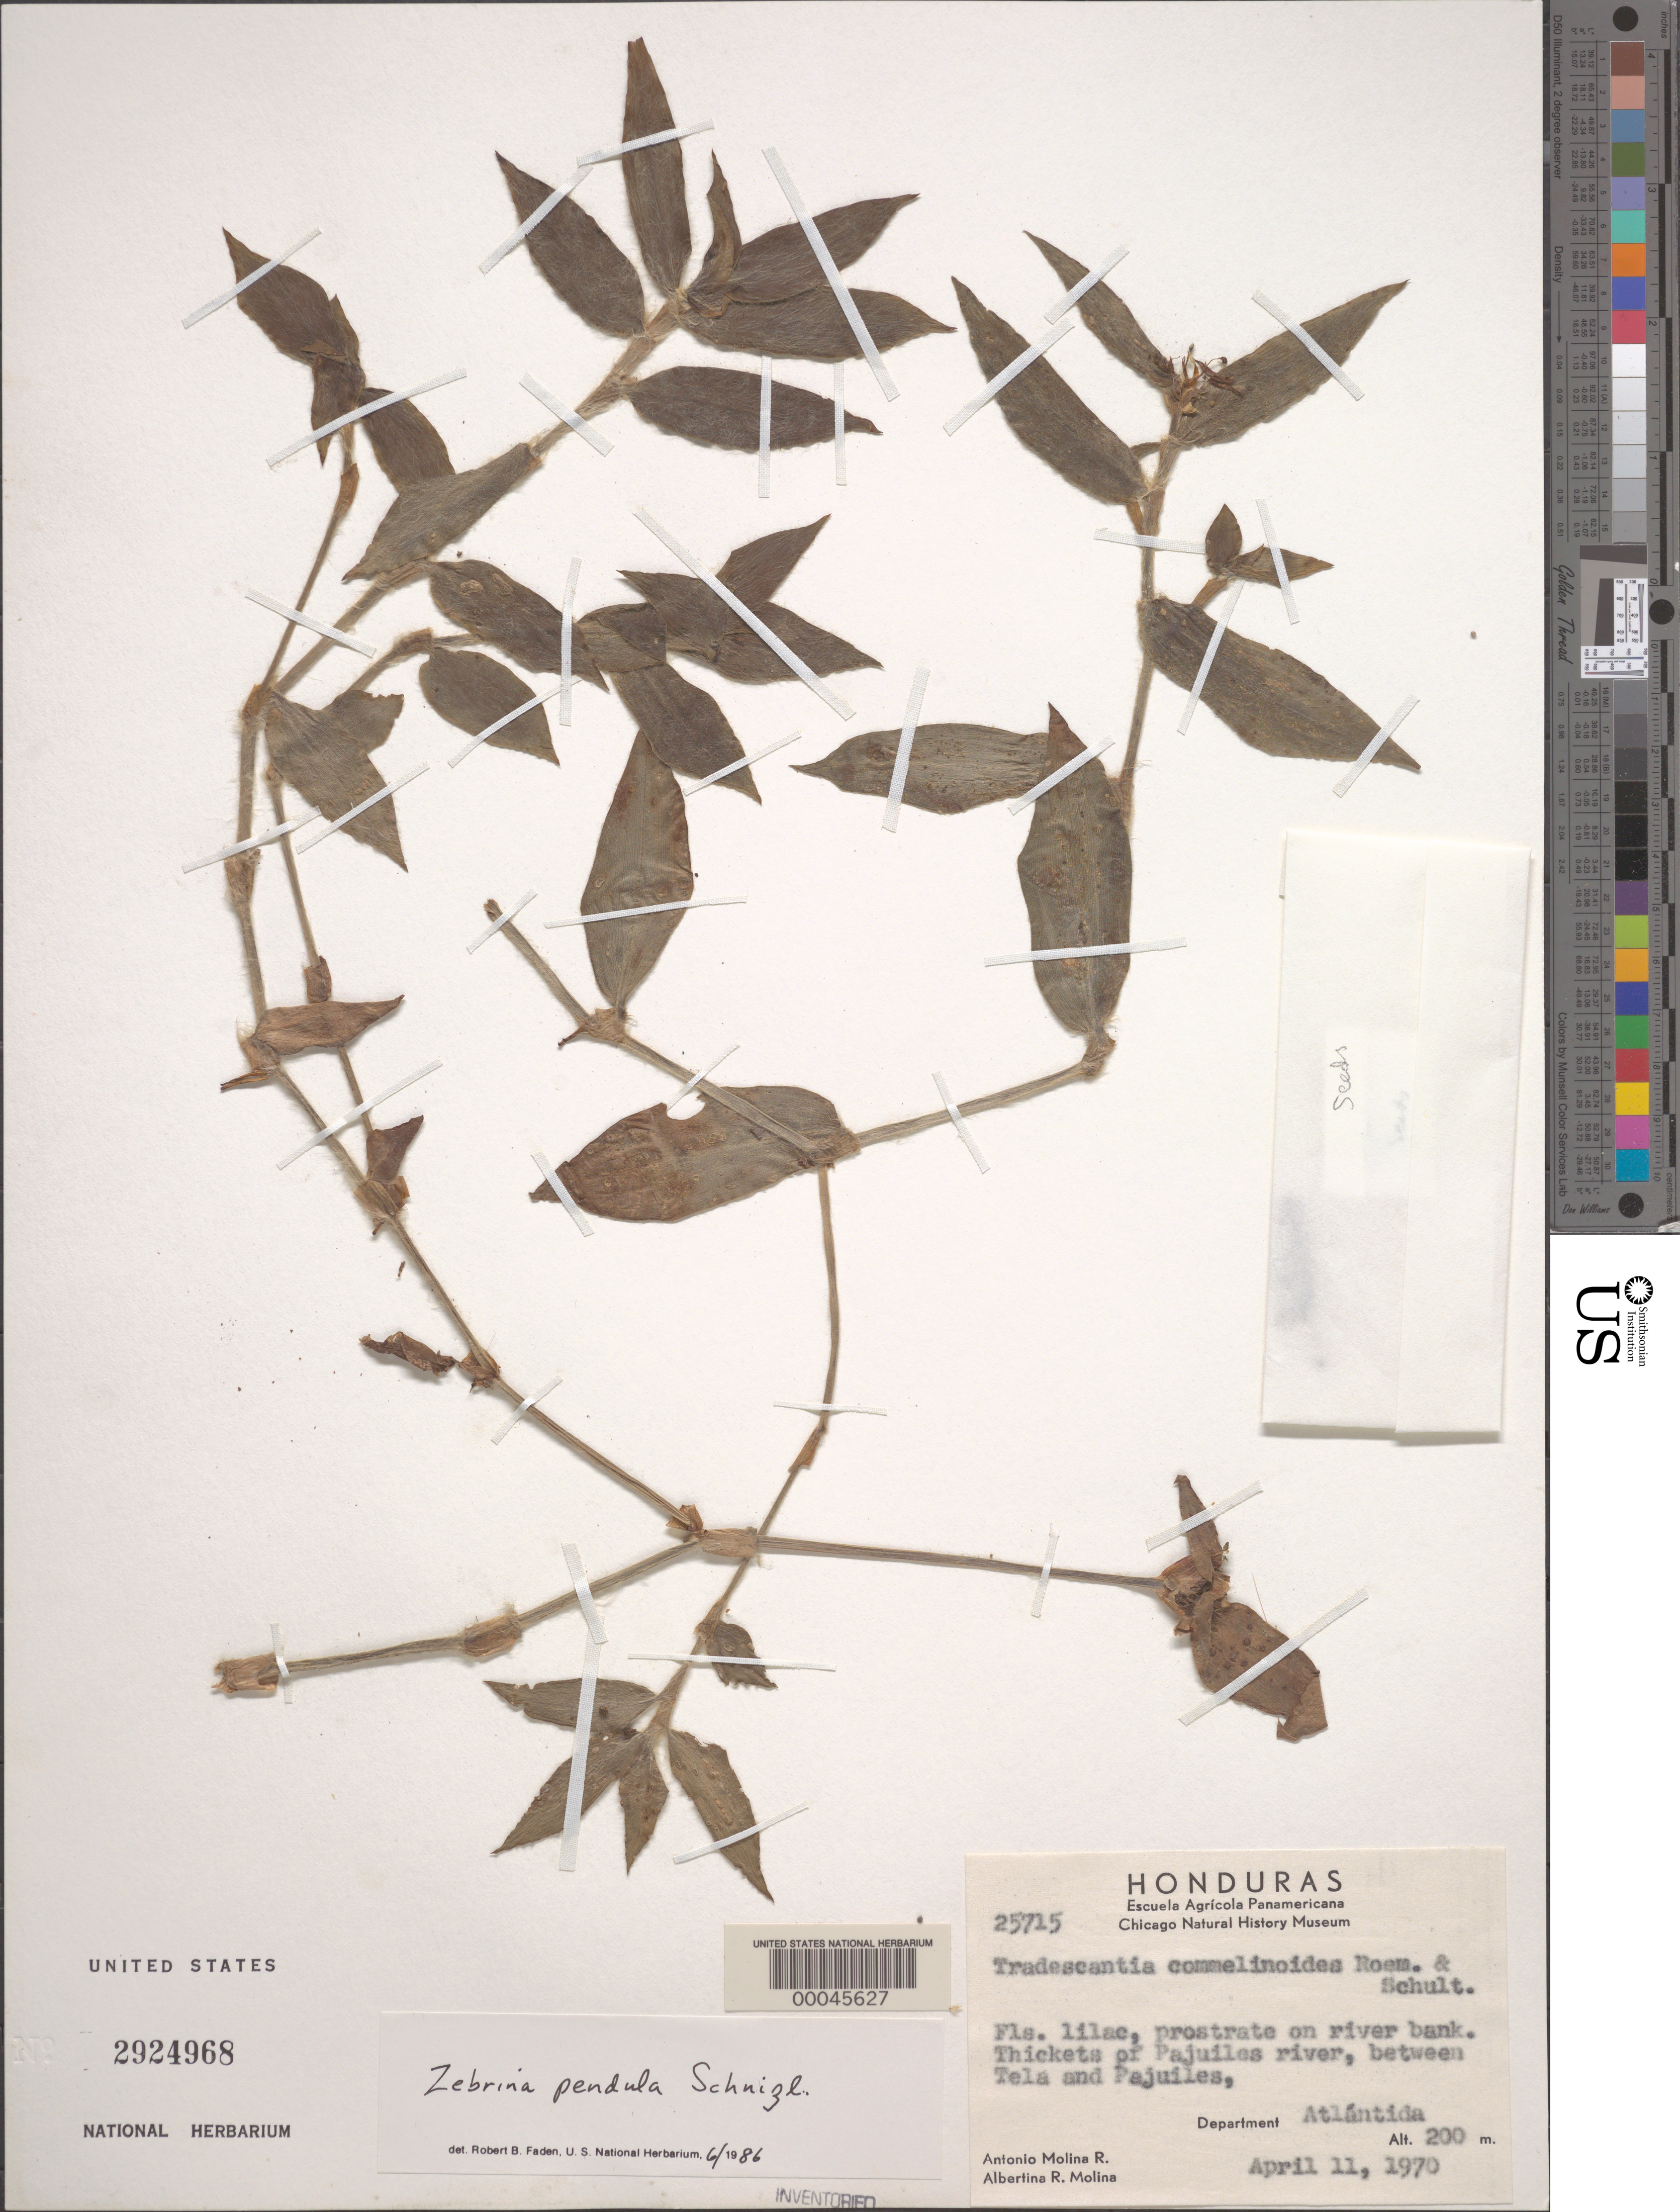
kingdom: Plantae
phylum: Tracheophyta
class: Liliopsida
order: Commelinales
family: Commelinaceae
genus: Tradescantia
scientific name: Tradescantia zebrina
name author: Bosse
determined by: Faden, Robert B., (US), Smithsonian Institution - National Museum of Natural History (UNITED STATES)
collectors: A. Molina R. & A. Molina R.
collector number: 25715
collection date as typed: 11 Apr 1970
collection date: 1970-04-11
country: Honduras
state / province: Atlántida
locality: Pajuiles River, between Tela and Pajuiles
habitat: Riverbank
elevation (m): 200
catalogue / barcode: US 2924968